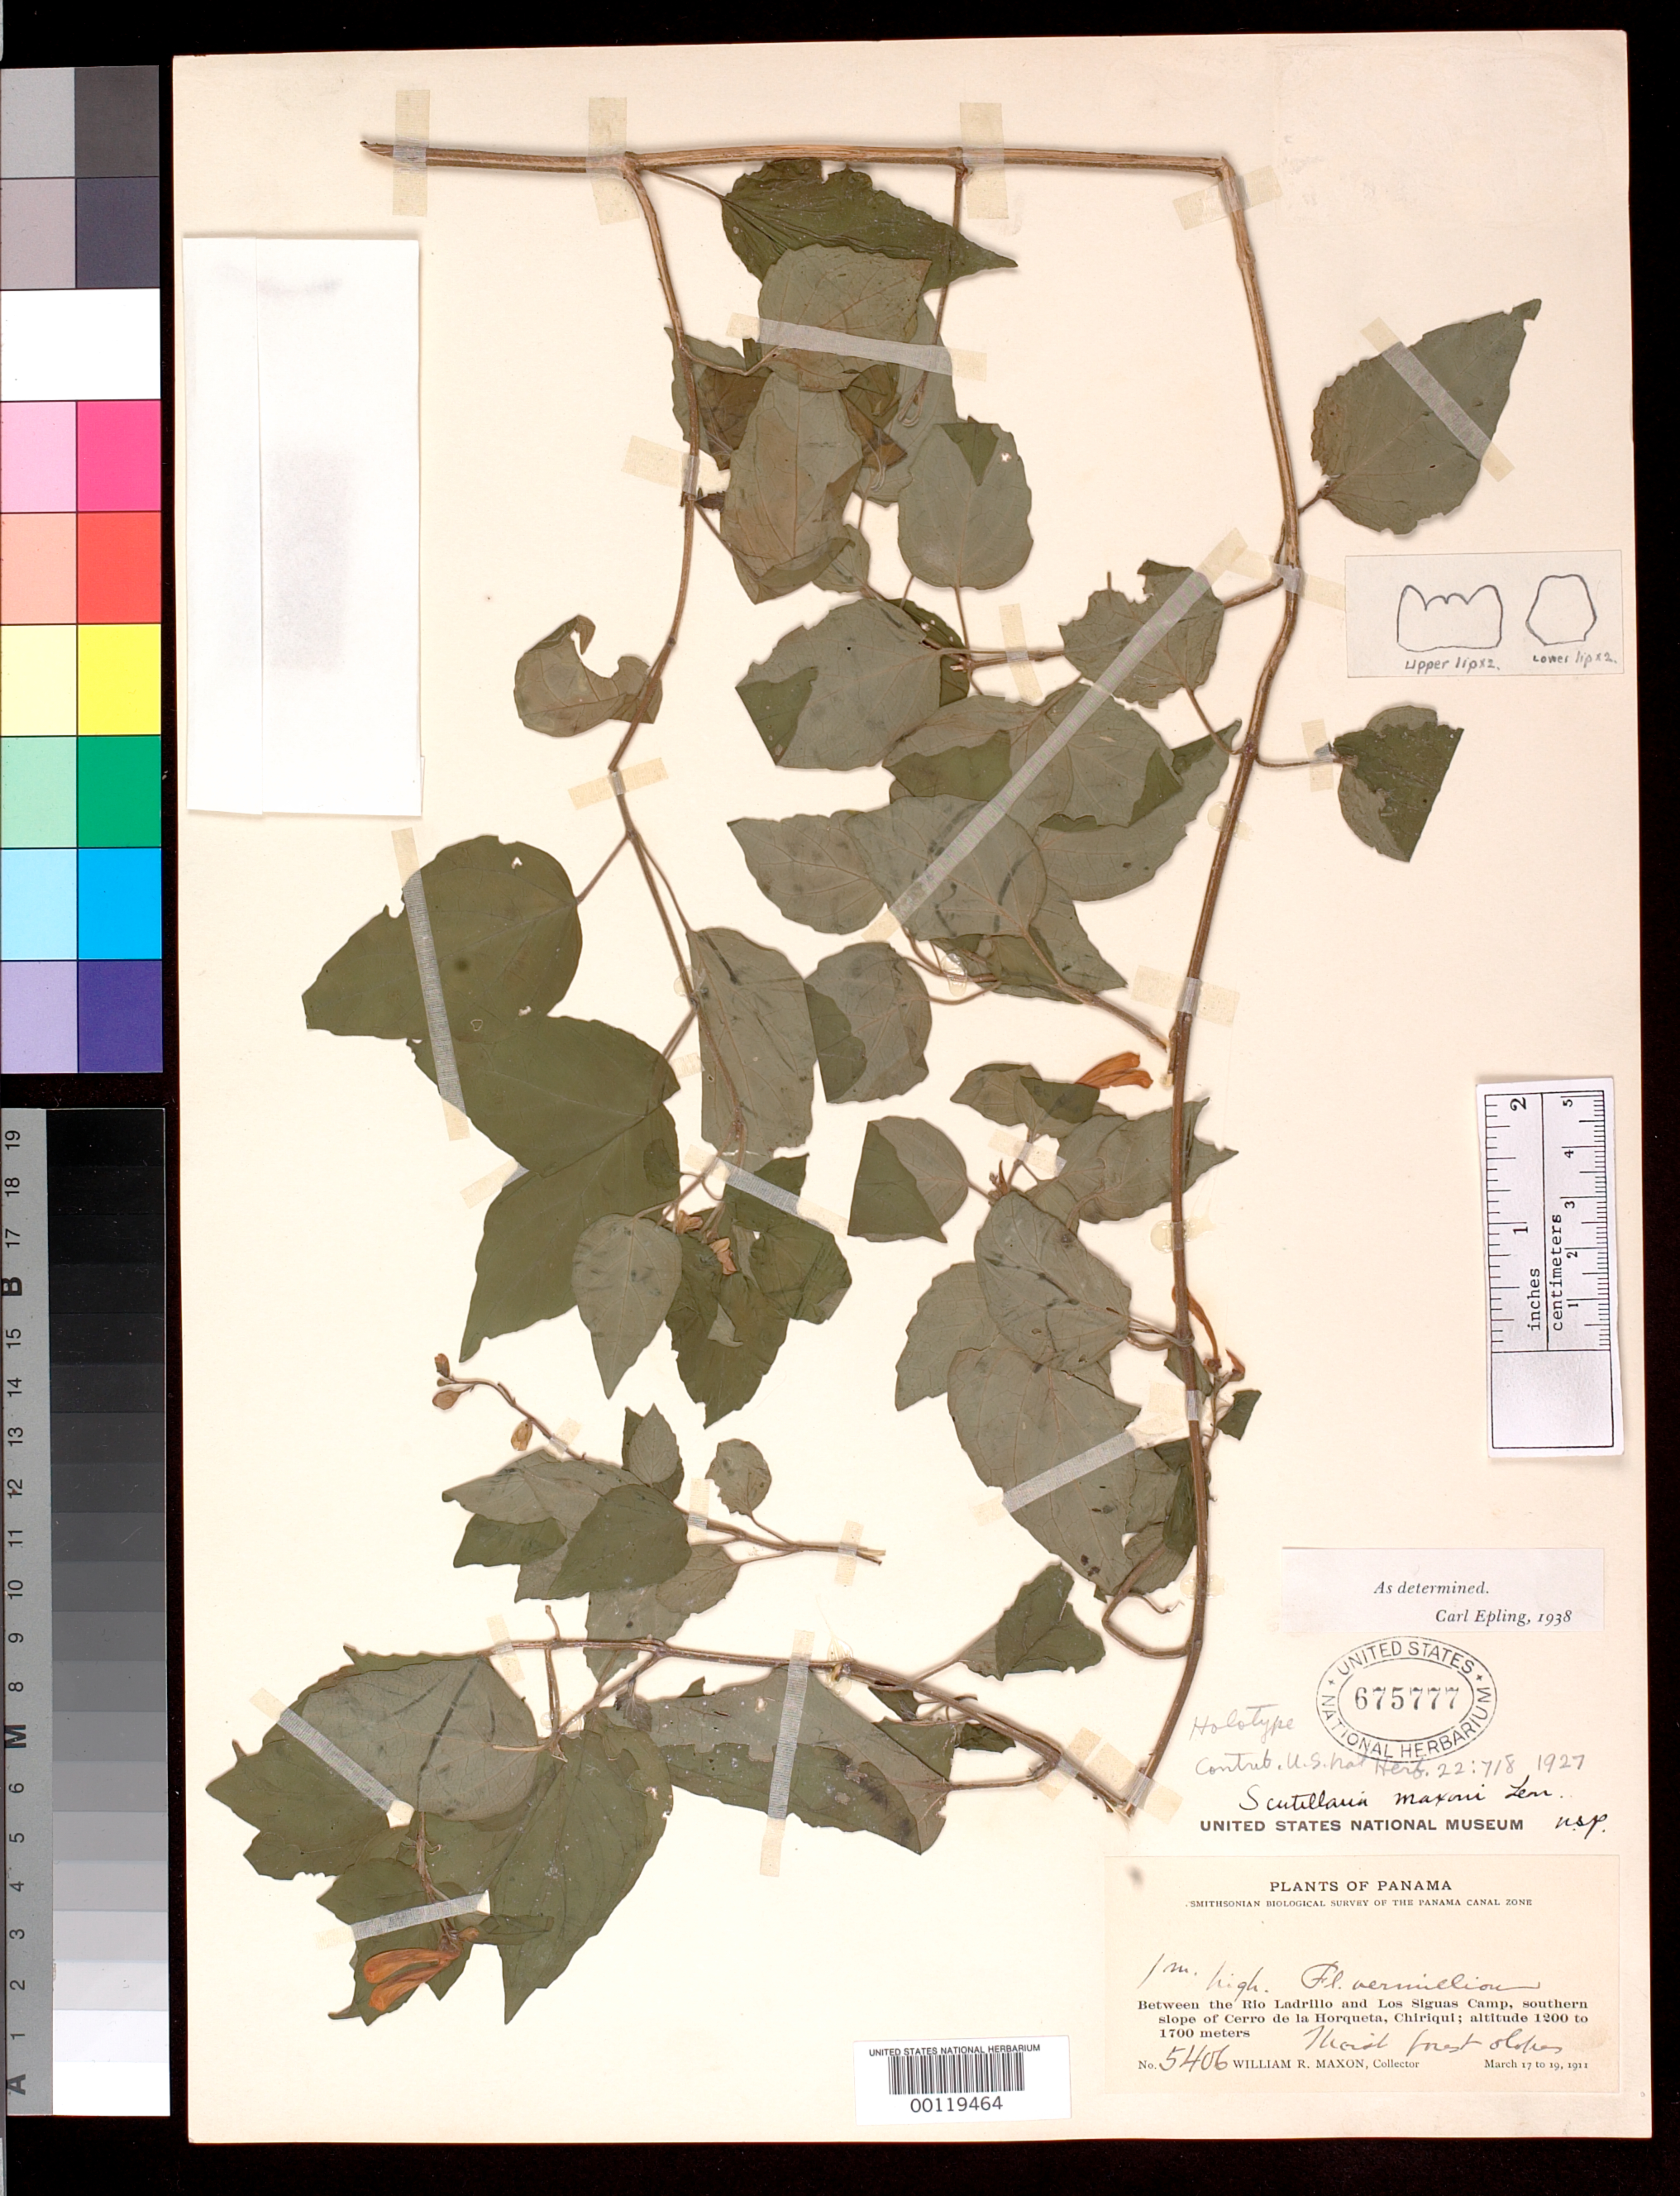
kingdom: Plantae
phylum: Tracheophyta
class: Magnoliopsida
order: Lamiales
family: Lamiaceae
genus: Scutellaria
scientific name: Scutellaria maxonii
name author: Leonard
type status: Holotype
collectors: W. R. Maxon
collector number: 5406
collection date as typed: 17 Mar 1911 to 19 Mar 1911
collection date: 1911-03-17/1911-03-19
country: Panama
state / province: Chiriquí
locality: Between the Rio Ladrillo and Los Siguas Camp, southern slope of Cerro de la Horqueta, Chiriqui.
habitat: Moist forest slopes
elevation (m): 1200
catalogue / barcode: US 675777